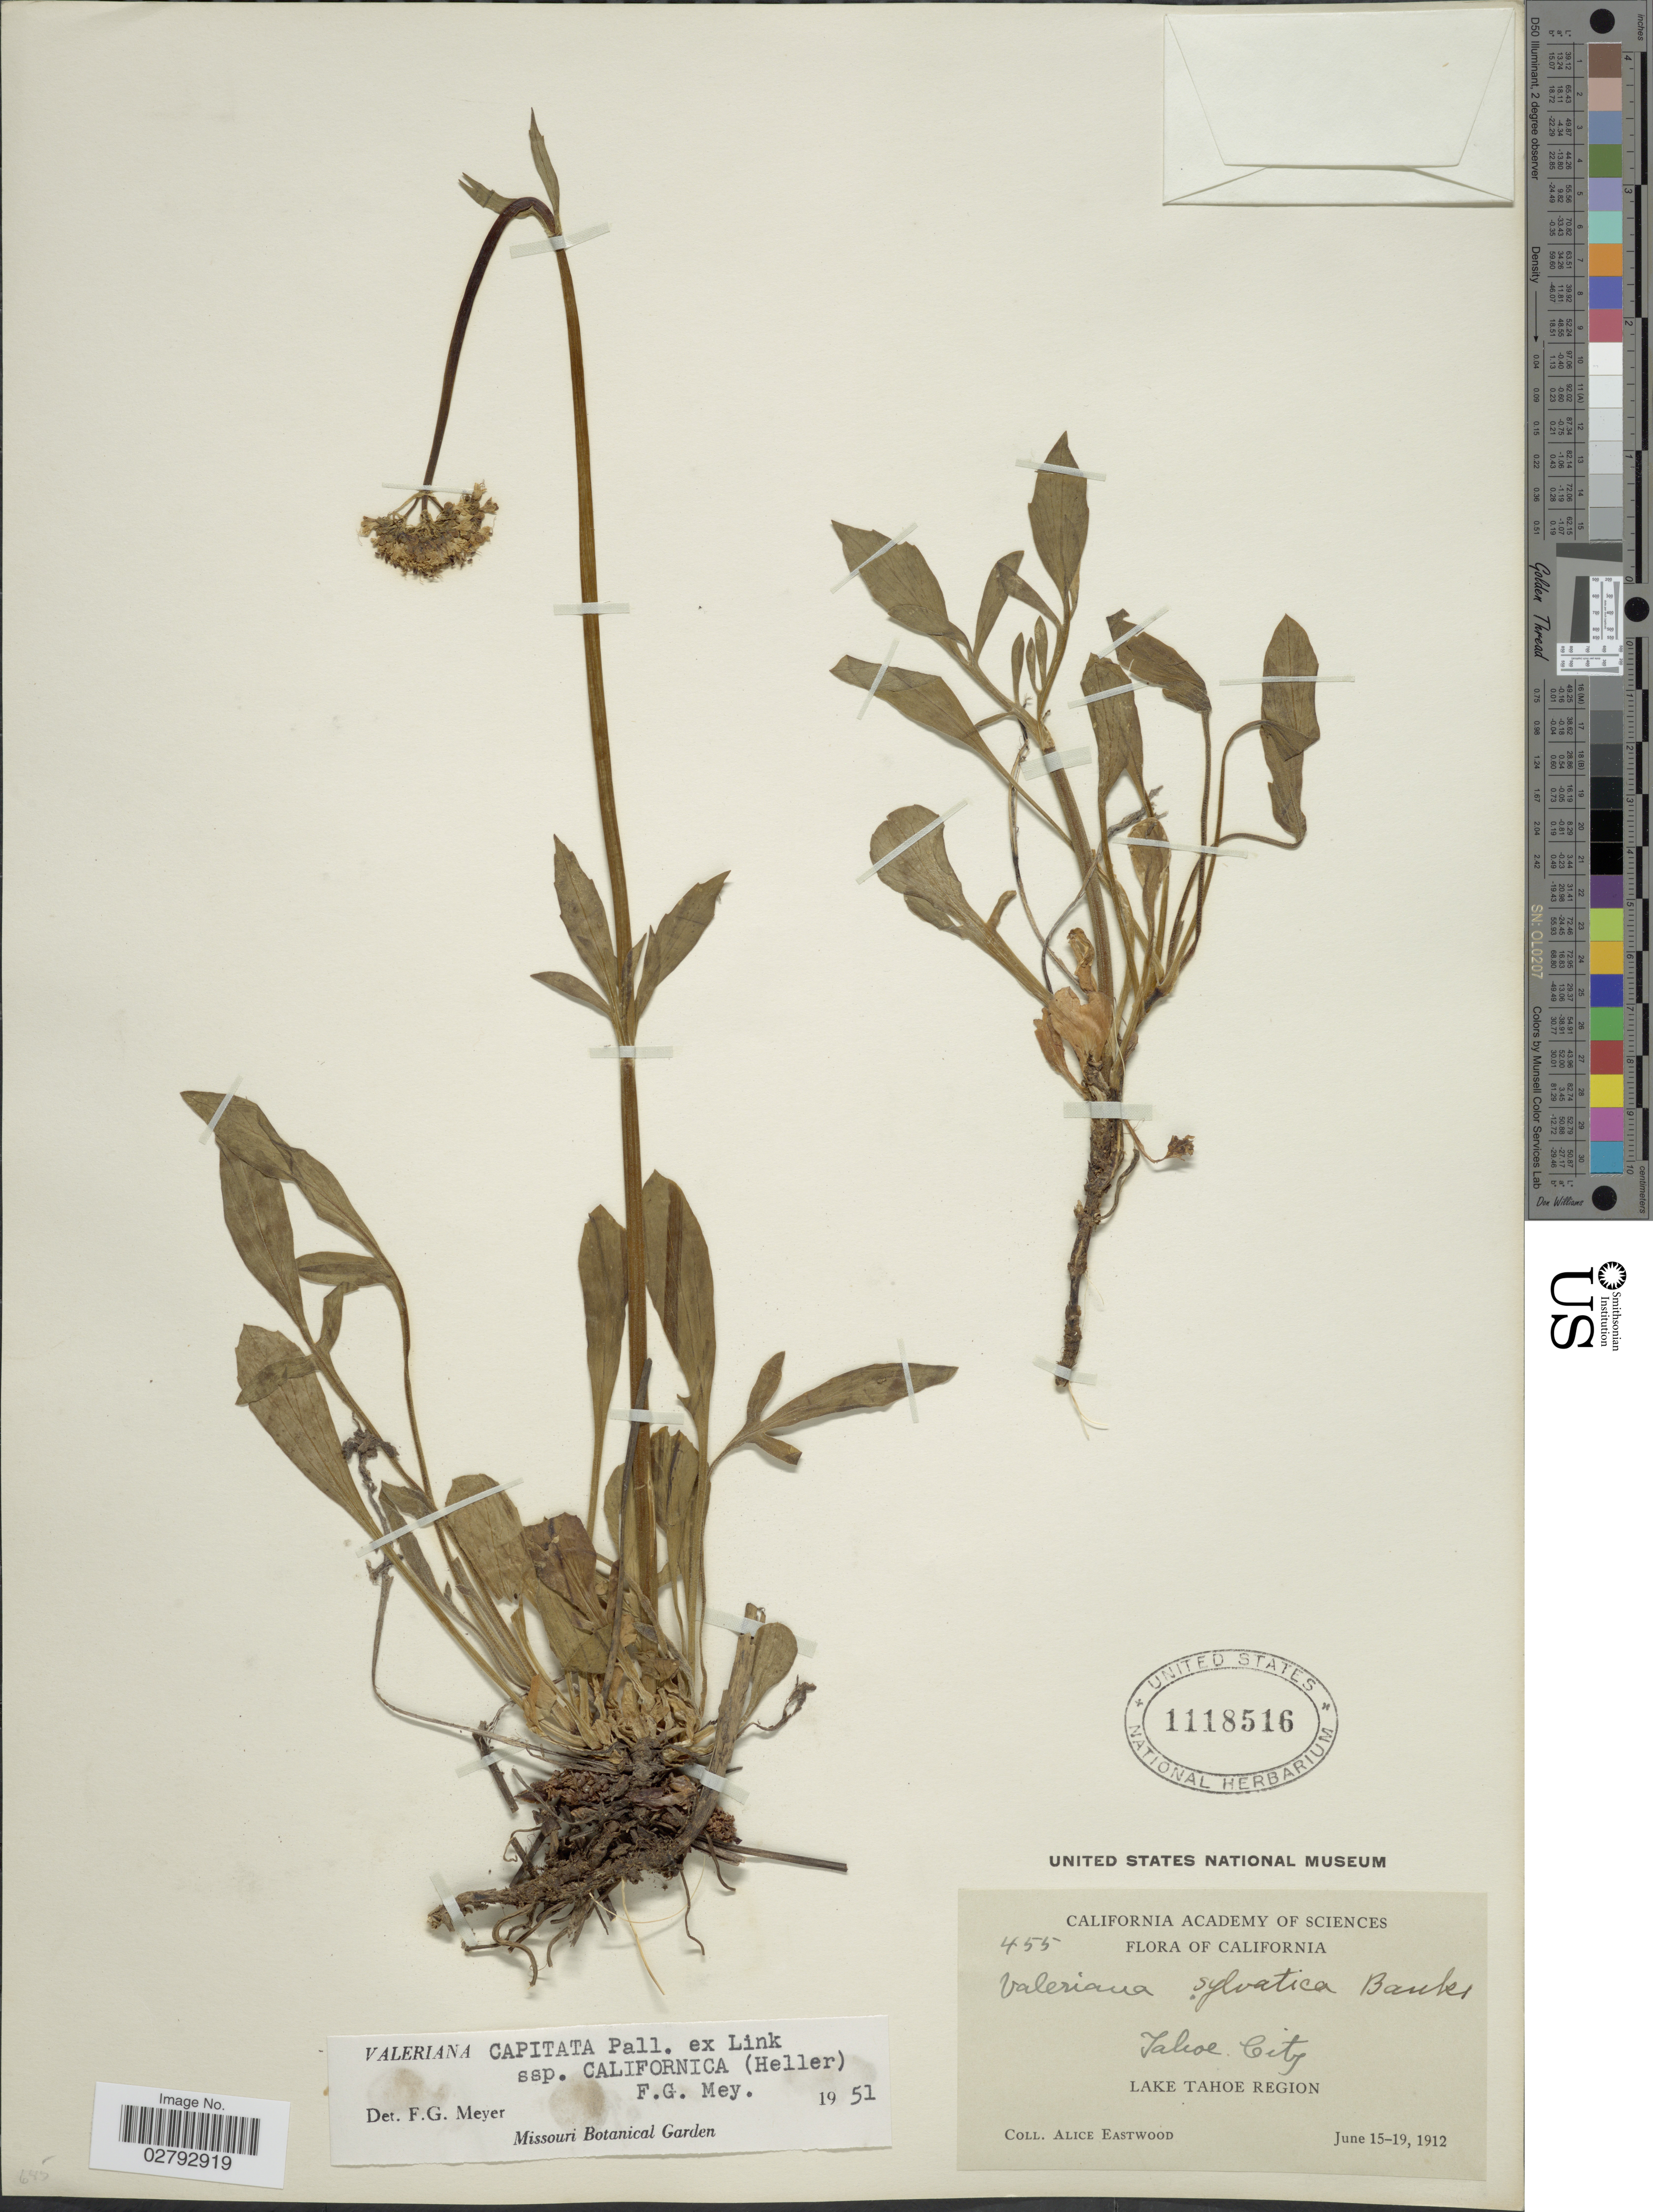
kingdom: Plantae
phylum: Tracheophyta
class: Magnoliopsida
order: Dipsacales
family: Caprifoliaceae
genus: Valeriana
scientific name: Valeriana capitata subsp. californica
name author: (A. Heller) F.G. Mey.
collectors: A. Eastwood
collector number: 455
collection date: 1912-06-15/1912-06-19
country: United States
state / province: California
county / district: Placer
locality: Tahoe City. Lake Tahoe Region.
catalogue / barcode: US 1118516